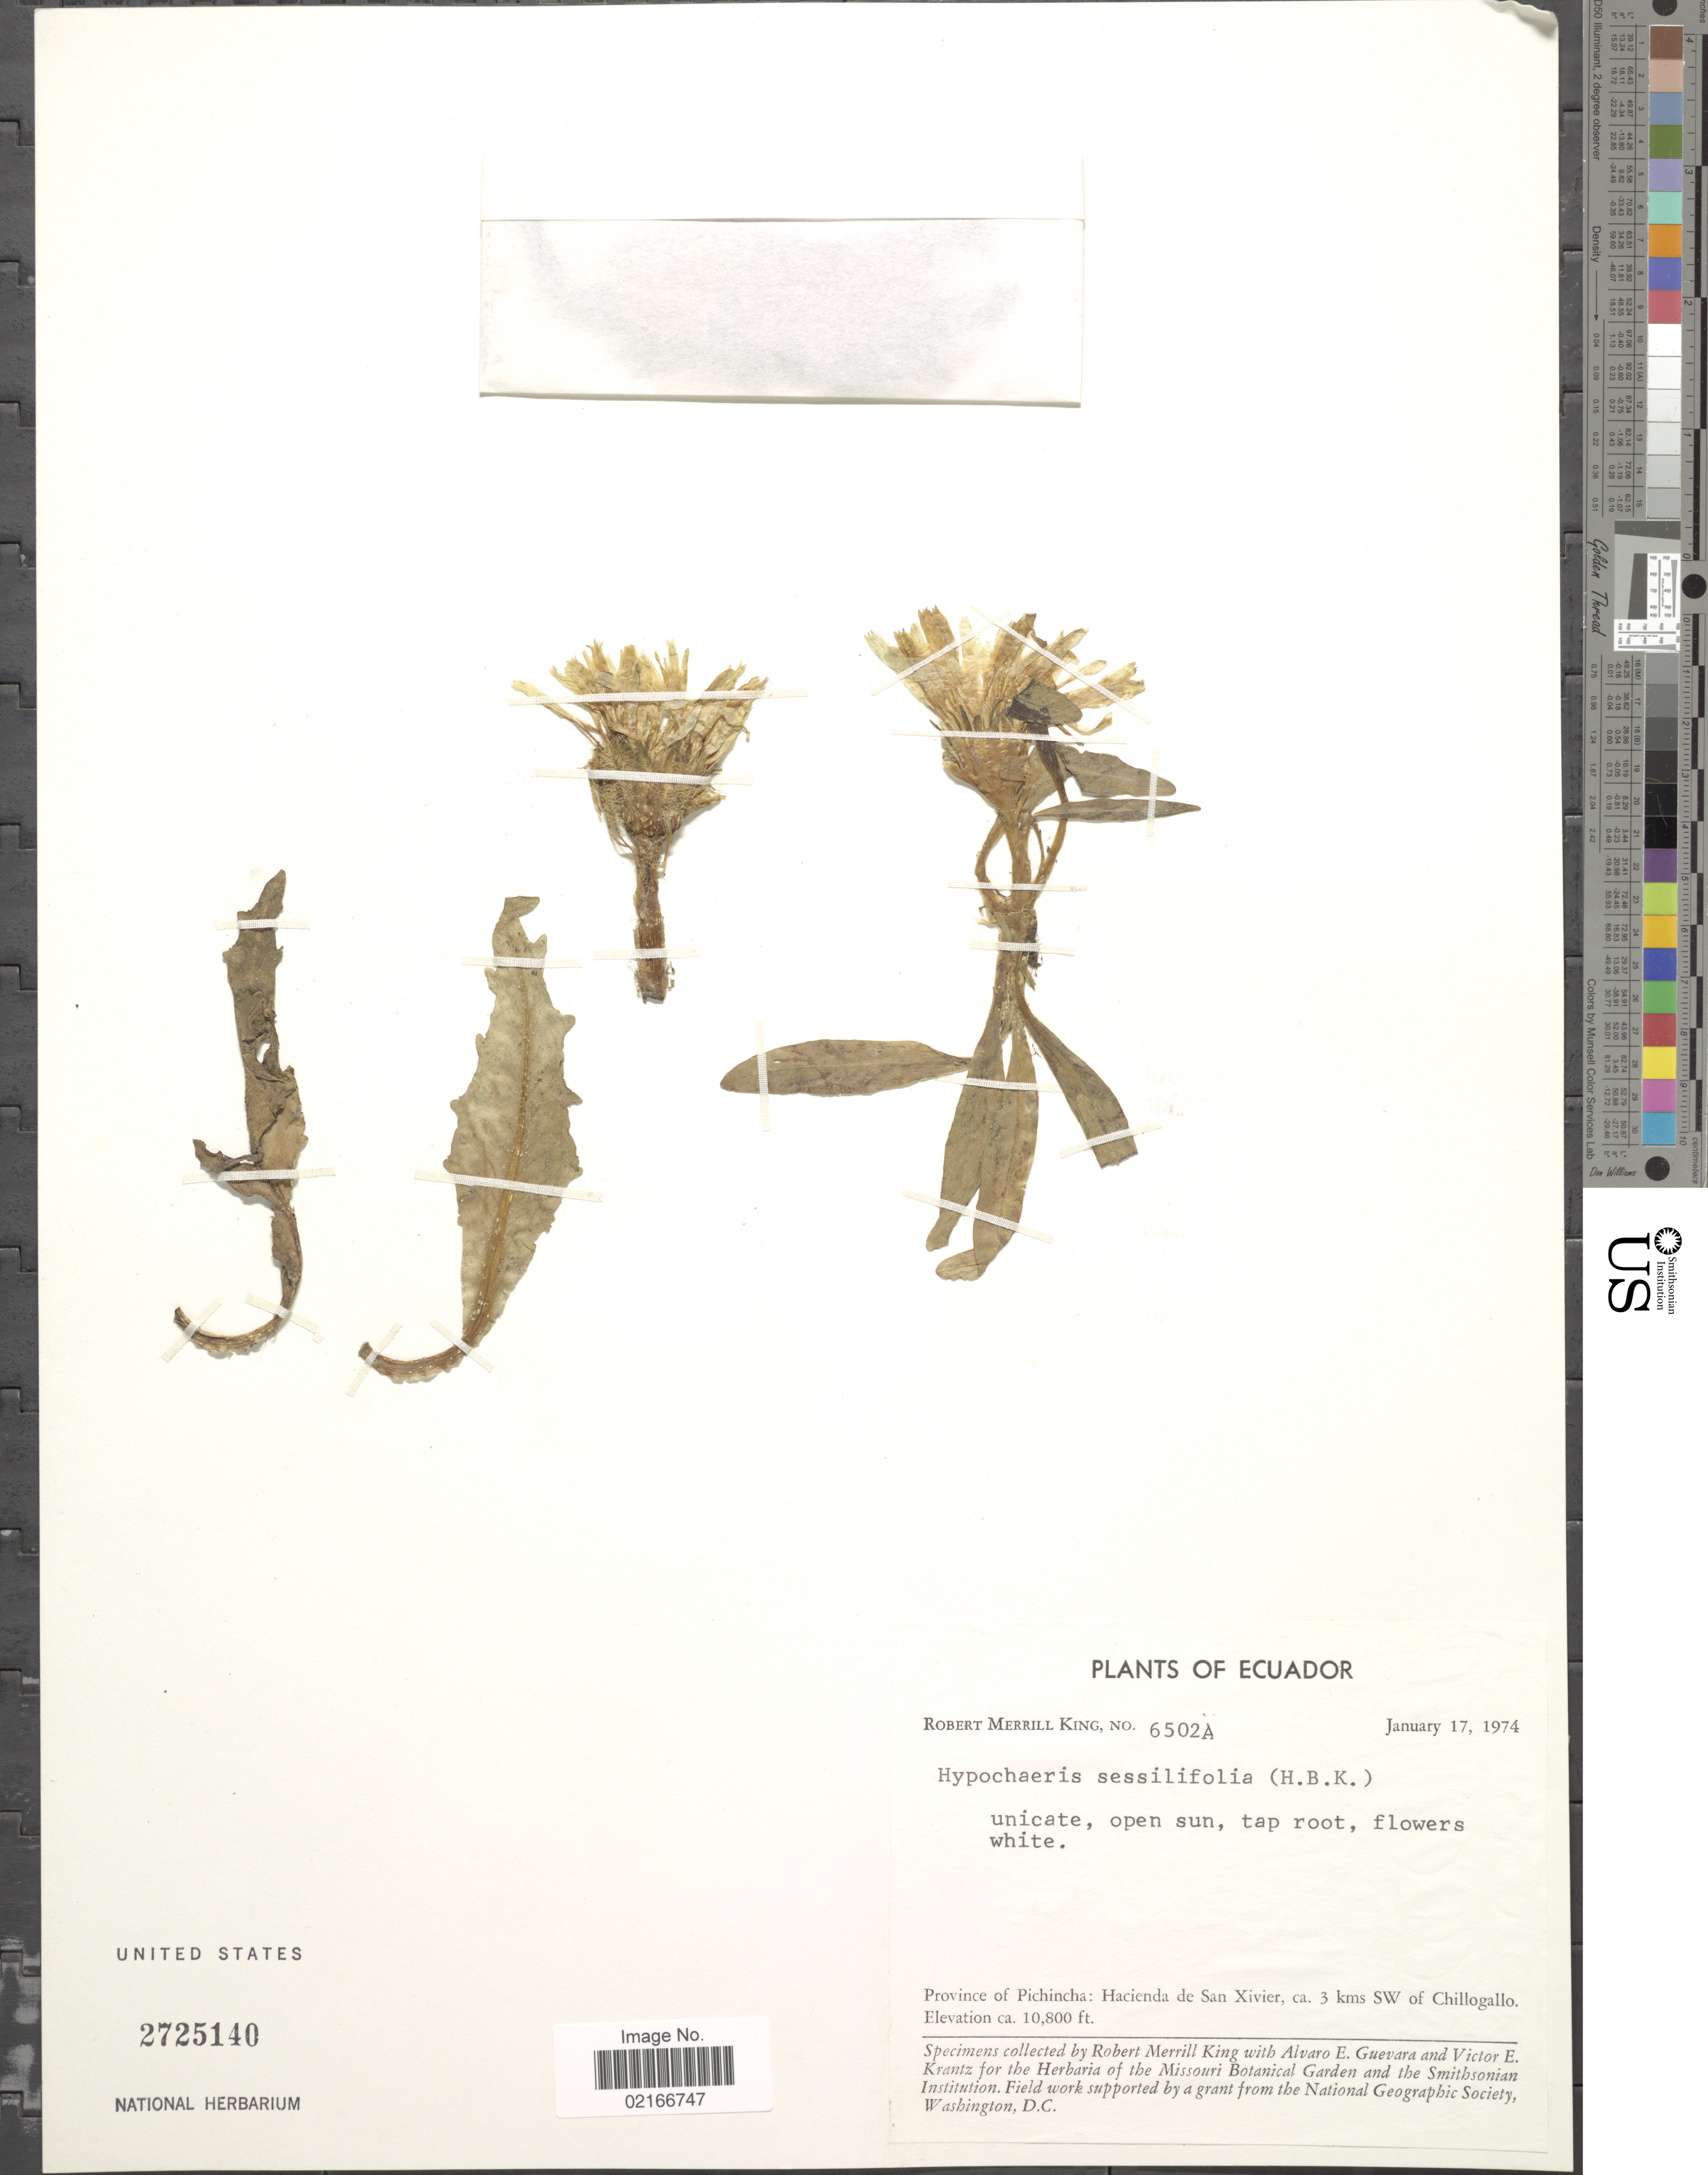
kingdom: Plantae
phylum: Tracheophyta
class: Magnoliopsida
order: Asterales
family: Asteraceae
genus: Hypochaeris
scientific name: Hypochaeris sessiflora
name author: Kunth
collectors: R. M. King, A. E. Guevara & V. Krantz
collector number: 6502A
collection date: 1974-01-17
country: Ecuador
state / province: Pichincha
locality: Hacienda de San Xavier, ca. 3 kms SW of Chillogallo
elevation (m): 3292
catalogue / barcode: US 2725140